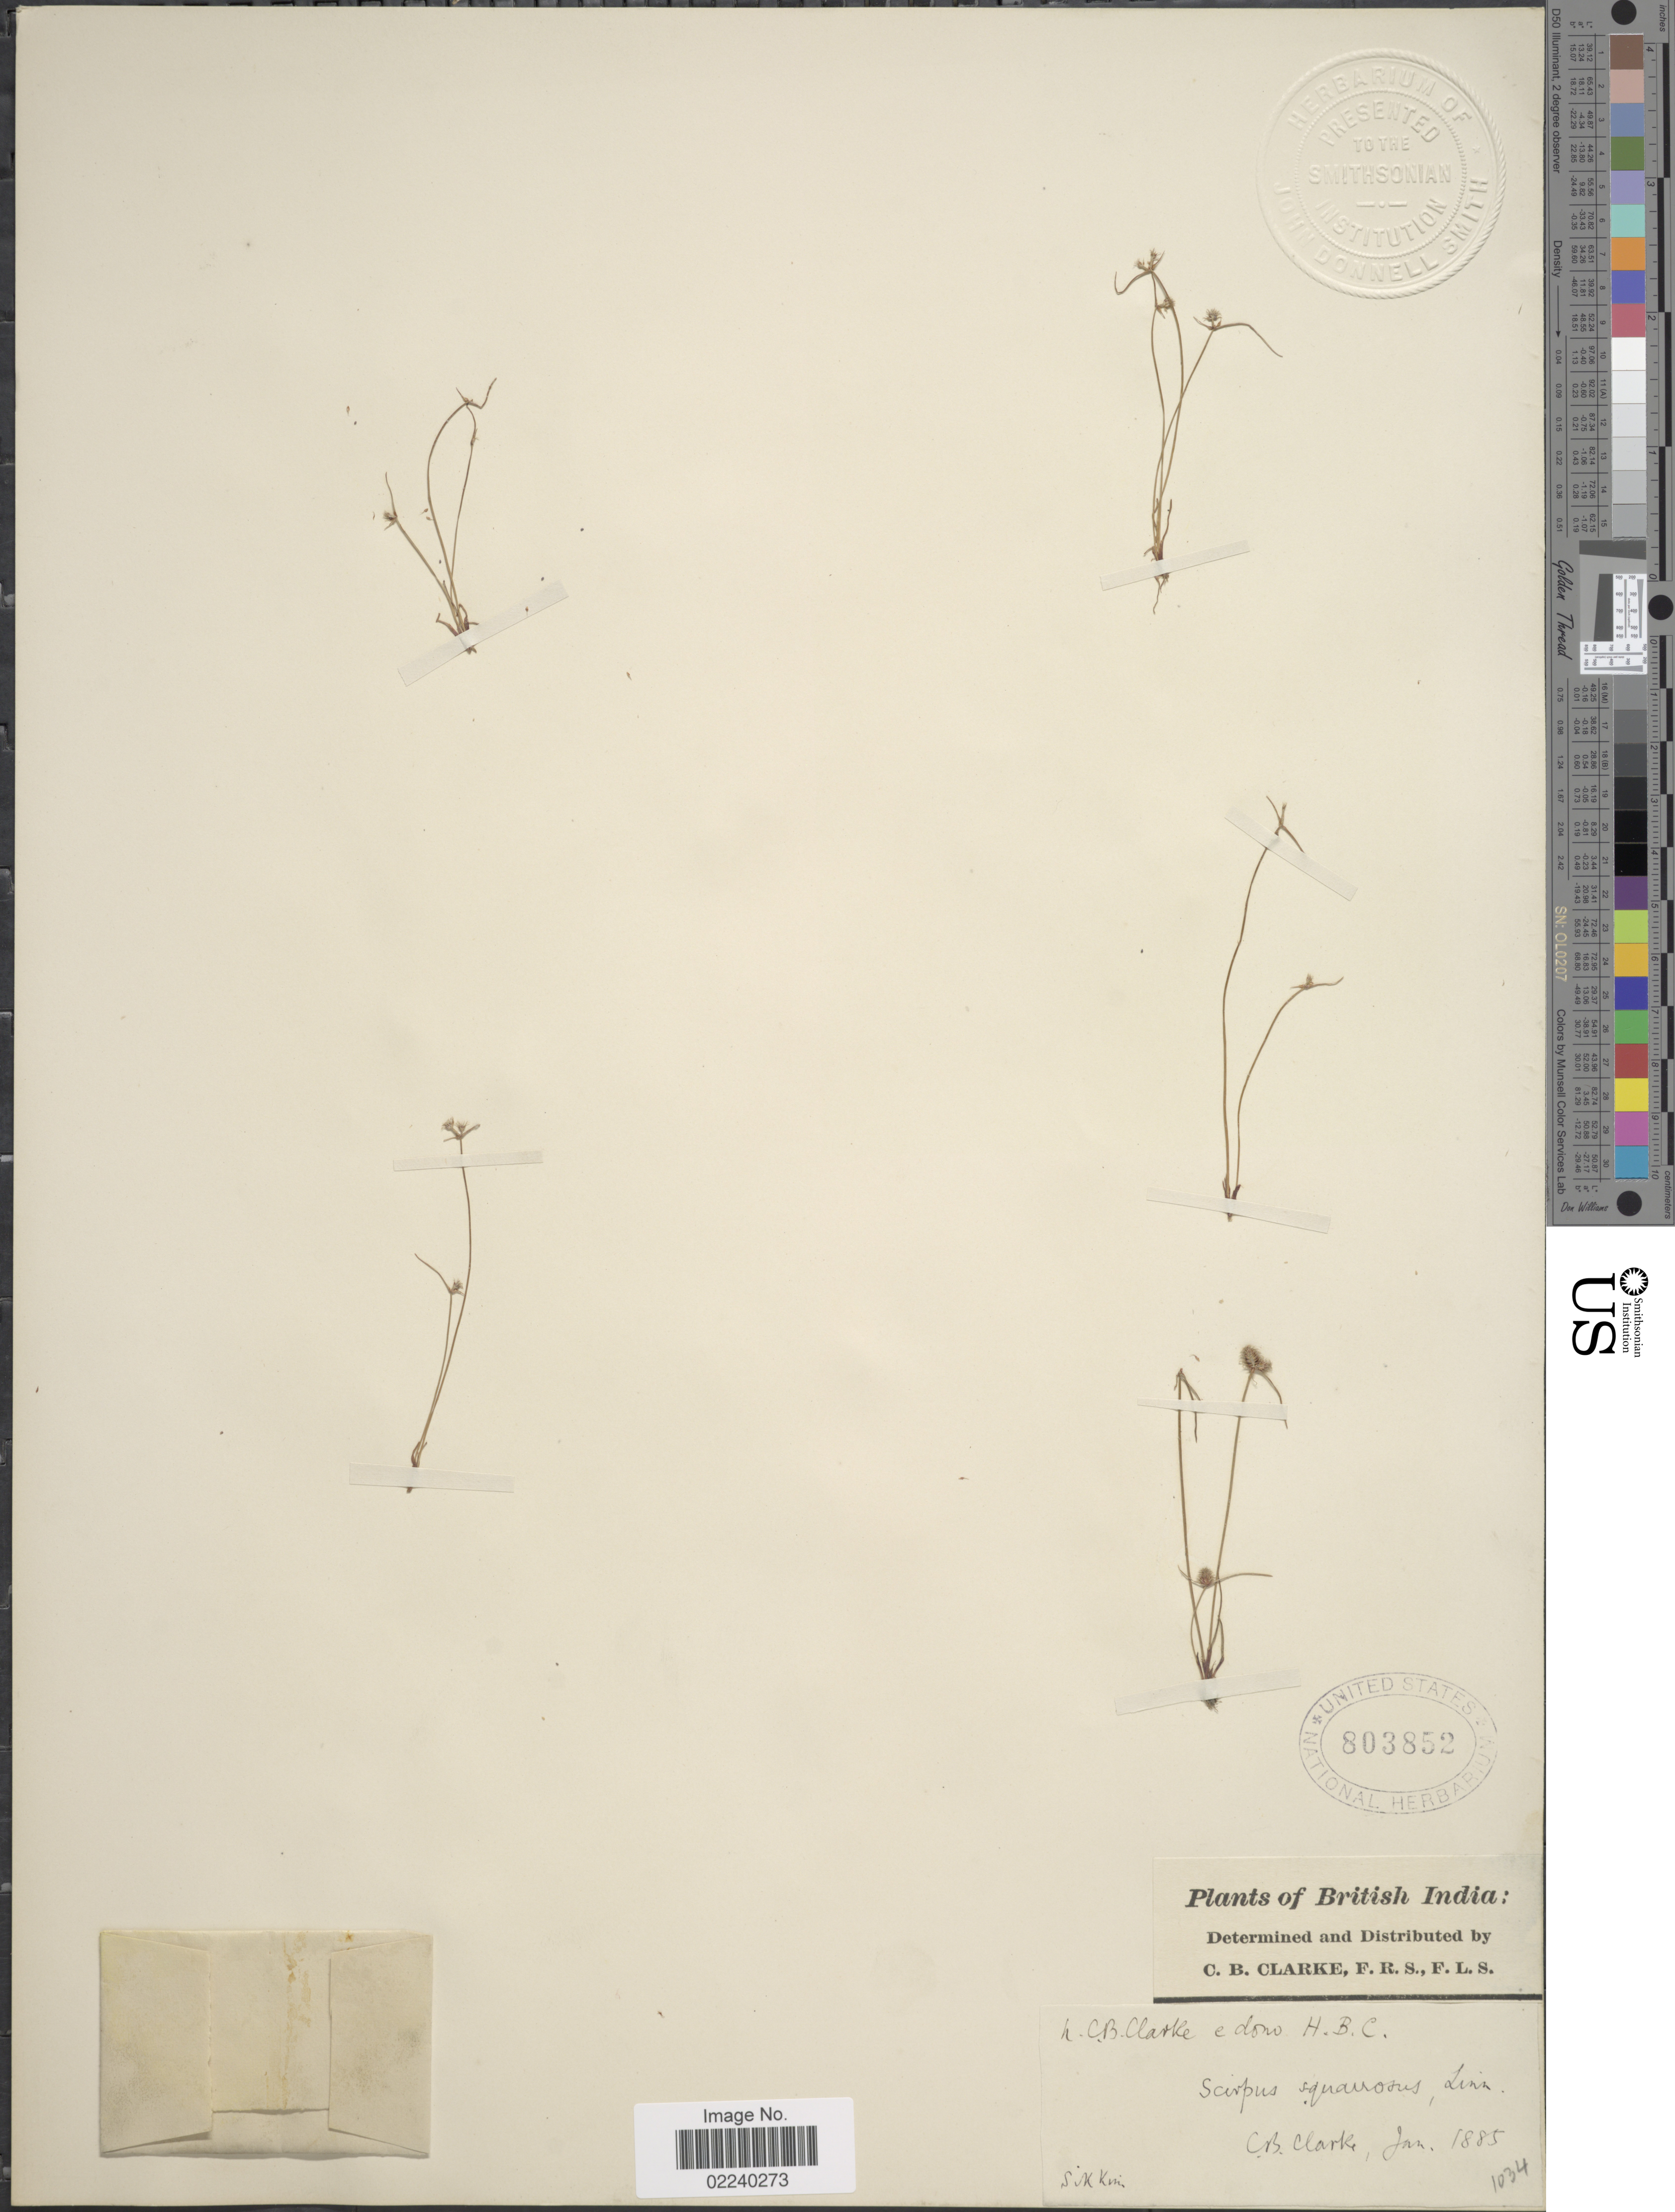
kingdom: Plantae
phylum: Tracheophyta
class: Liliopsida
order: Poales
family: Cyperaceae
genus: Cyperus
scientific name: Cyperus neochinensis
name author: (Tang & F.T. Wang) Bauters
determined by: Strong, M. T., (US), Smithsonian Institution - National Museum of Natural History (UNITED STATES)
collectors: C. B. Clarke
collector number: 1034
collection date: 1885-01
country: India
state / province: Sikkim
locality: British India,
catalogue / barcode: US 803852